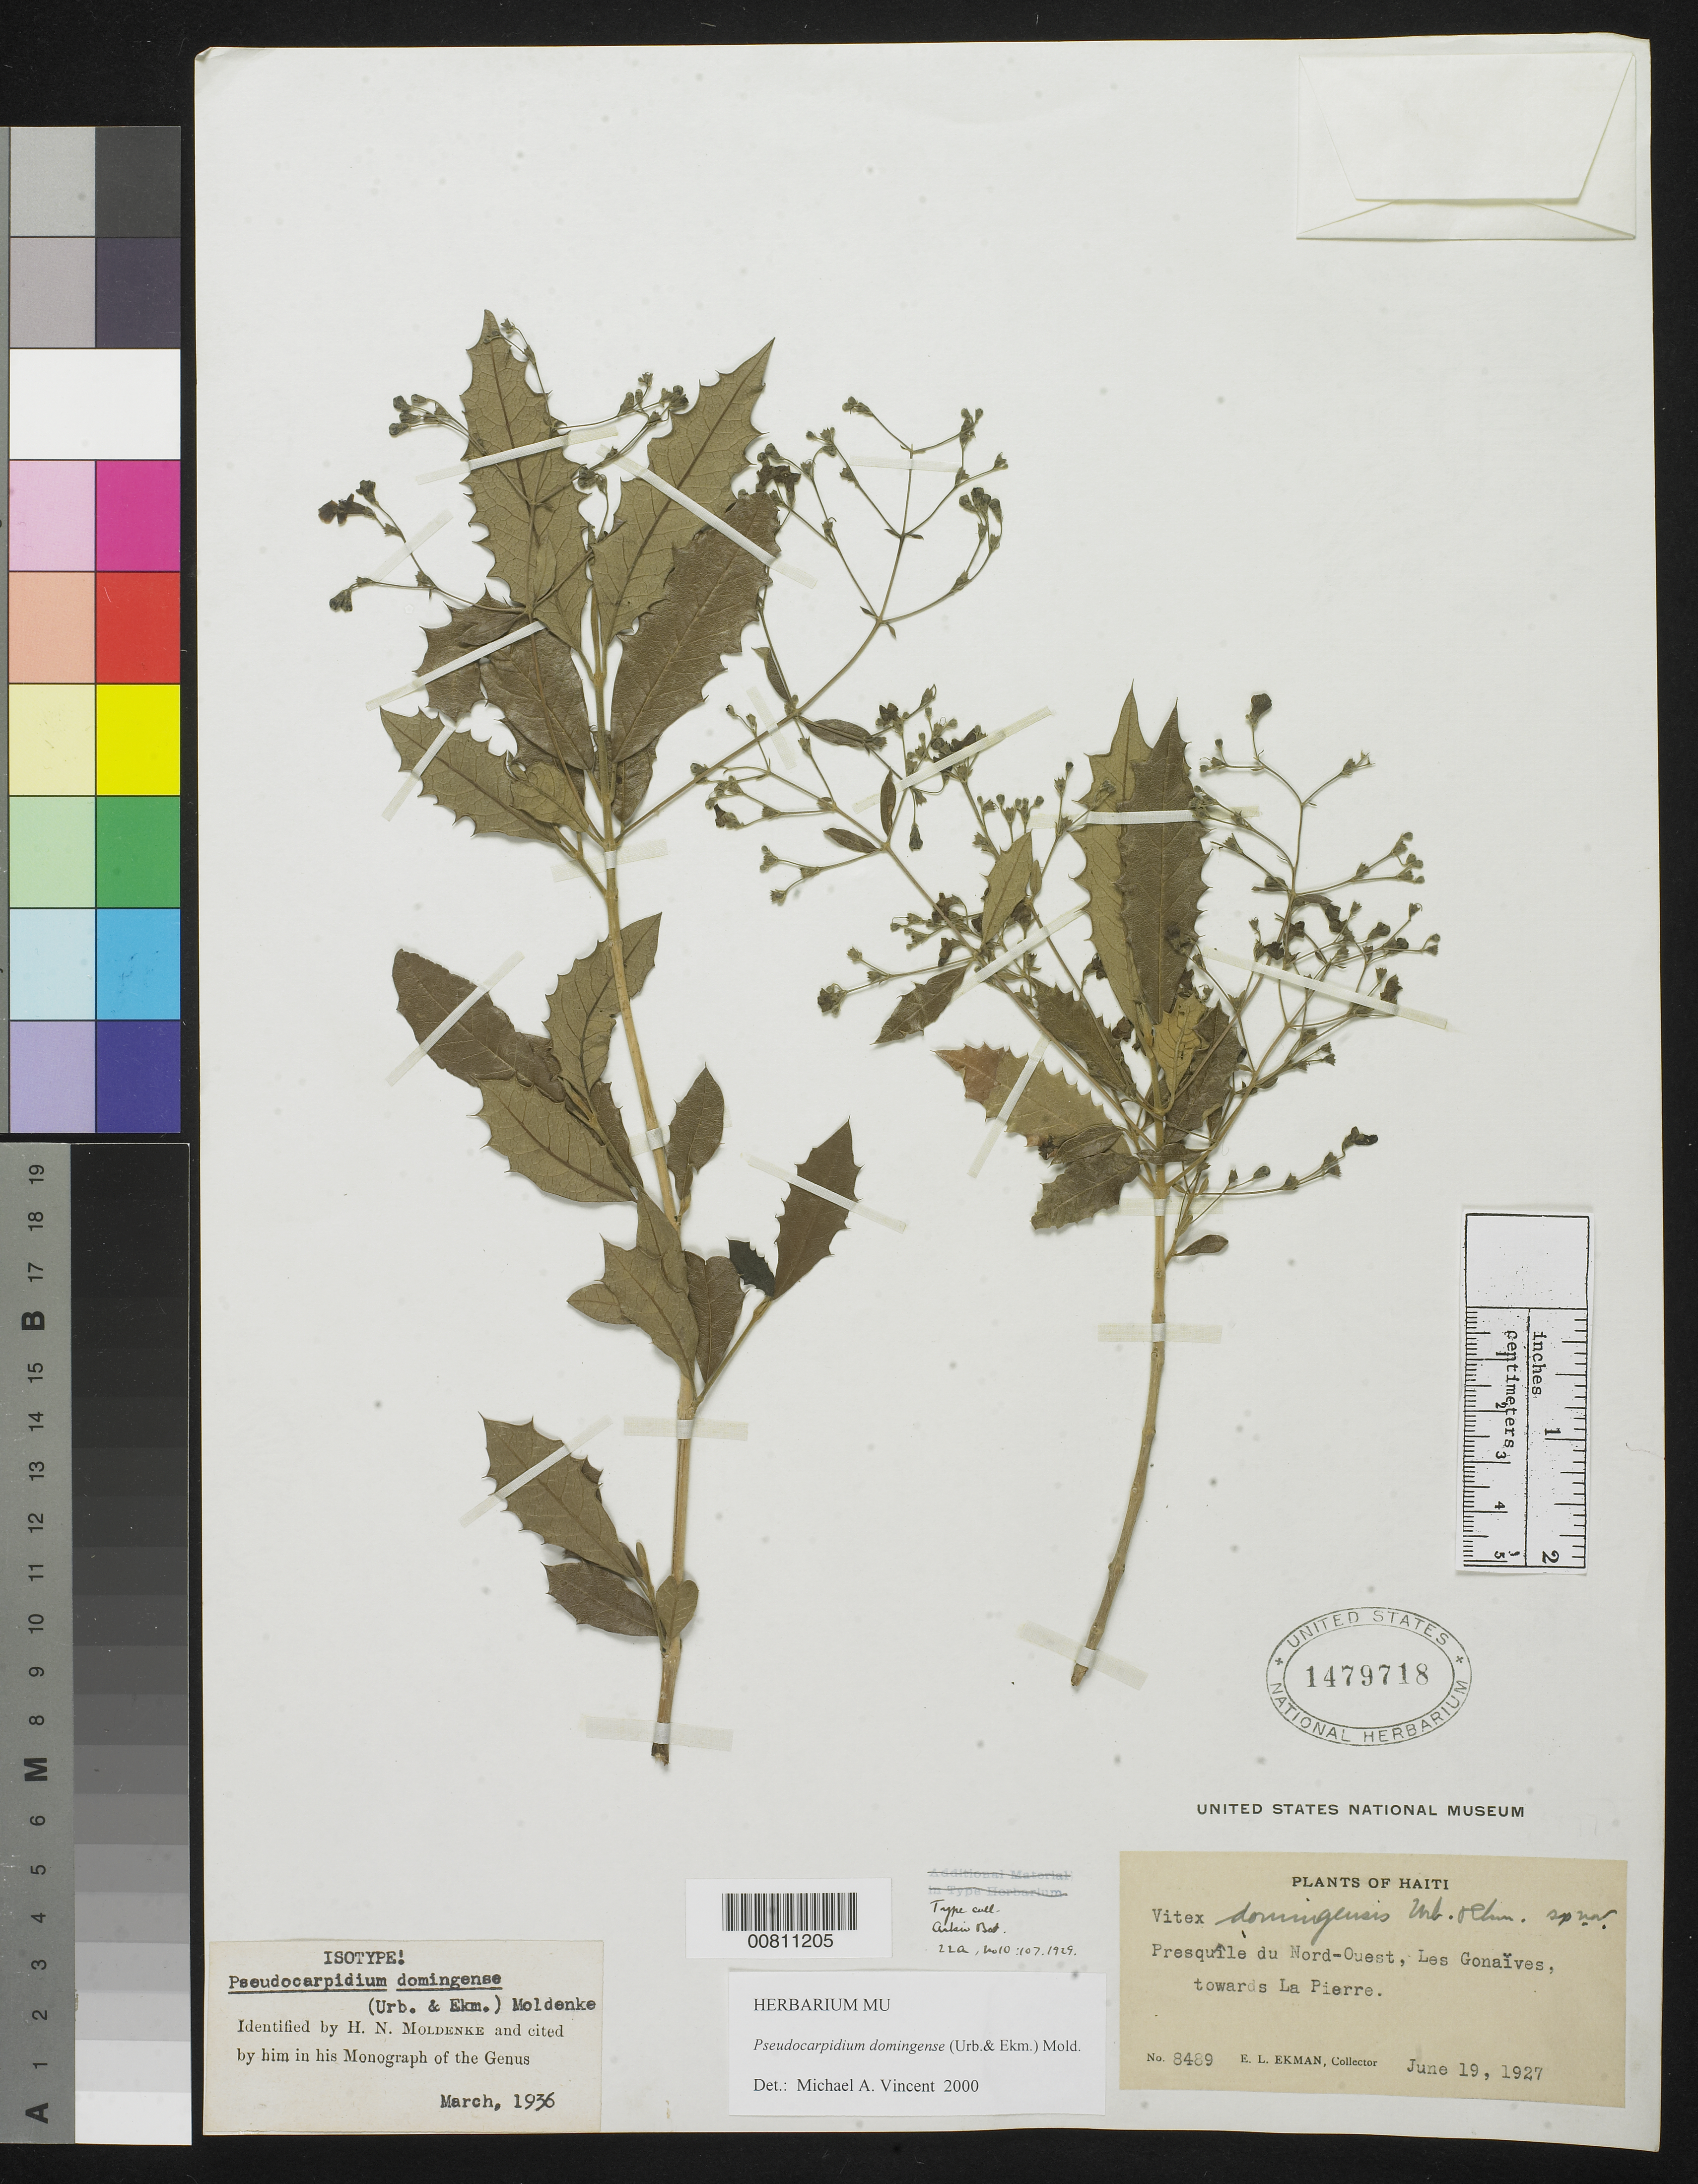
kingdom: Plantae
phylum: Tracheophyta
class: Magnoliopsida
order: Lamiales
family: Lamiaceae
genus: Vitex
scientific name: Vitex domingensis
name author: Urb. & Ekman in Urb.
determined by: Vincent, M. A.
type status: Isotype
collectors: E. L. Ekman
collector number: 8489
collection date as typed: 19 Jun 1927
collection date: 1927-06-19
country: Haiti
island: Hispaniola Island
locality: Presq'ile du du Nord-Ouest, Les Gonaives, towards La Pierre.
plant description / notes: Collection number should correctly be "H 8489".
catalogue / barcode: US 1479718